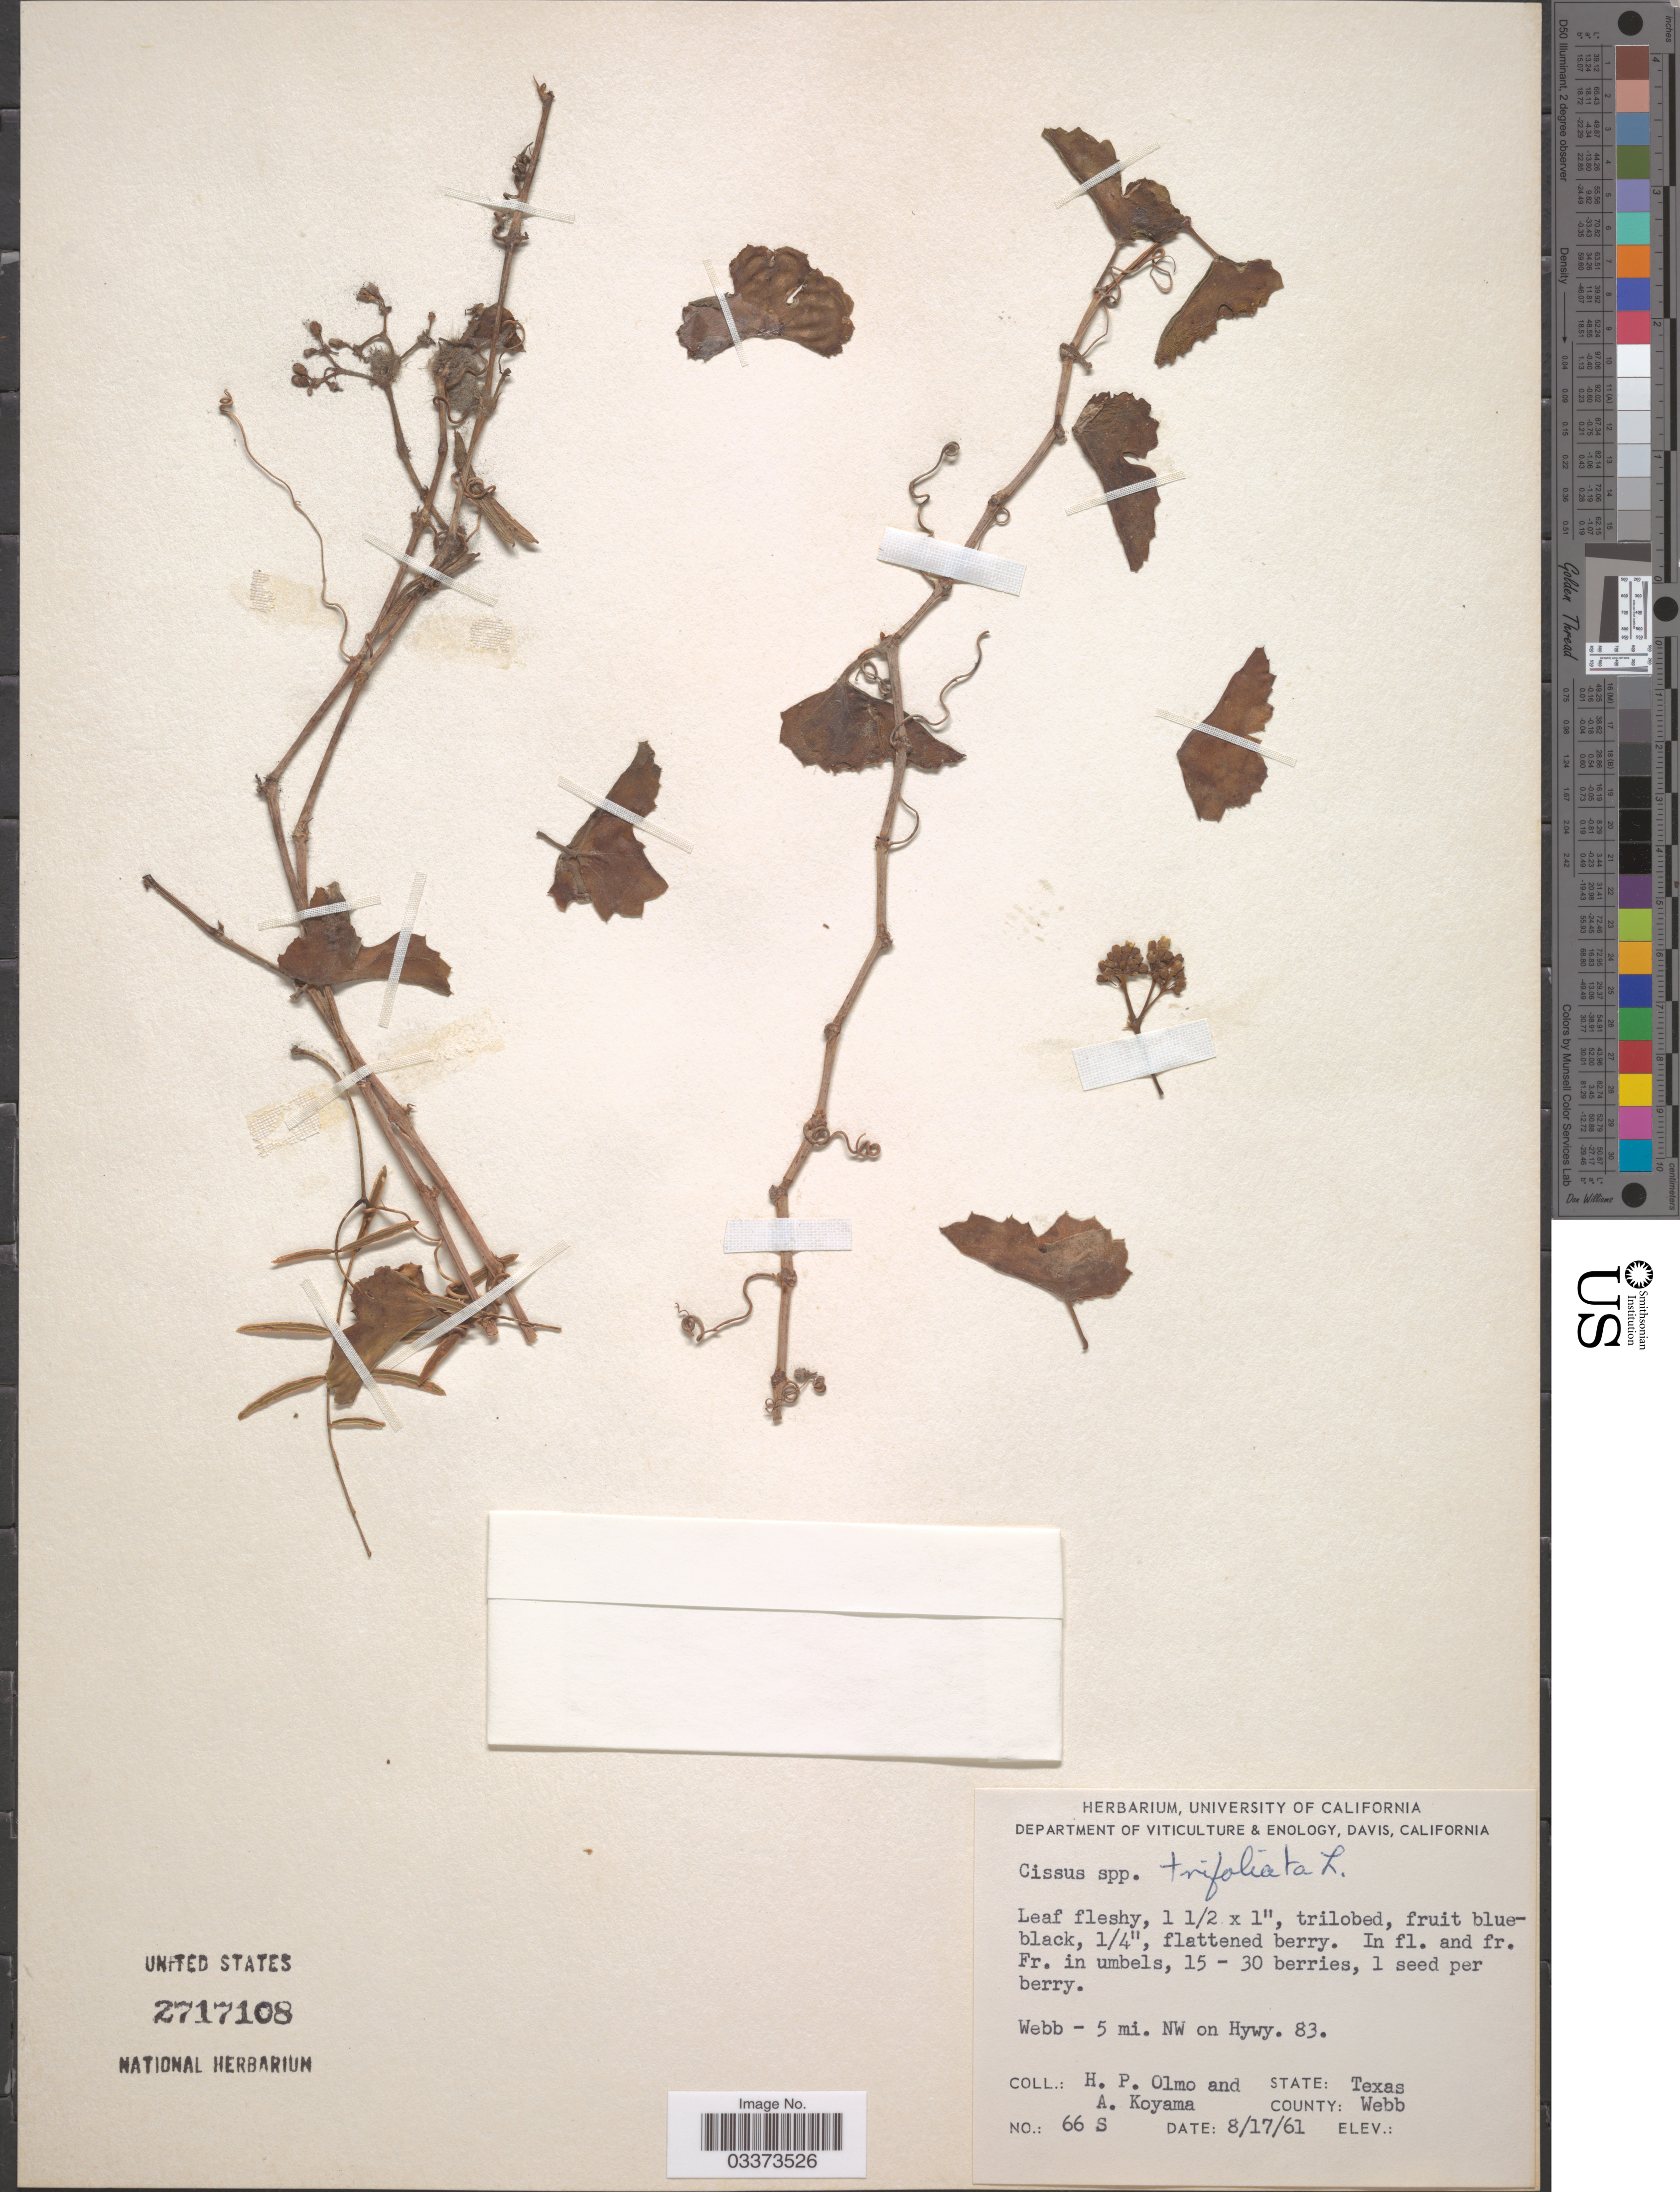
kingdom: Plantae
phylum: Tracheophyta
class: Magnoliopsida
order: Vitales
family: Vitaceae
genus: Cissus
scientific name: Cissus trifoliata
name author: (L.) L.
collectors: H. Olmo & A. Koyama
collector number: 66 S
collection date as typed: Transcribed d/m/y: 17/8/61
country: United States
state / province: Texas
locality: County: Webb. Webb - 5 mi. NW on Hywy. 83.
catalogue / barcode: US 2717108